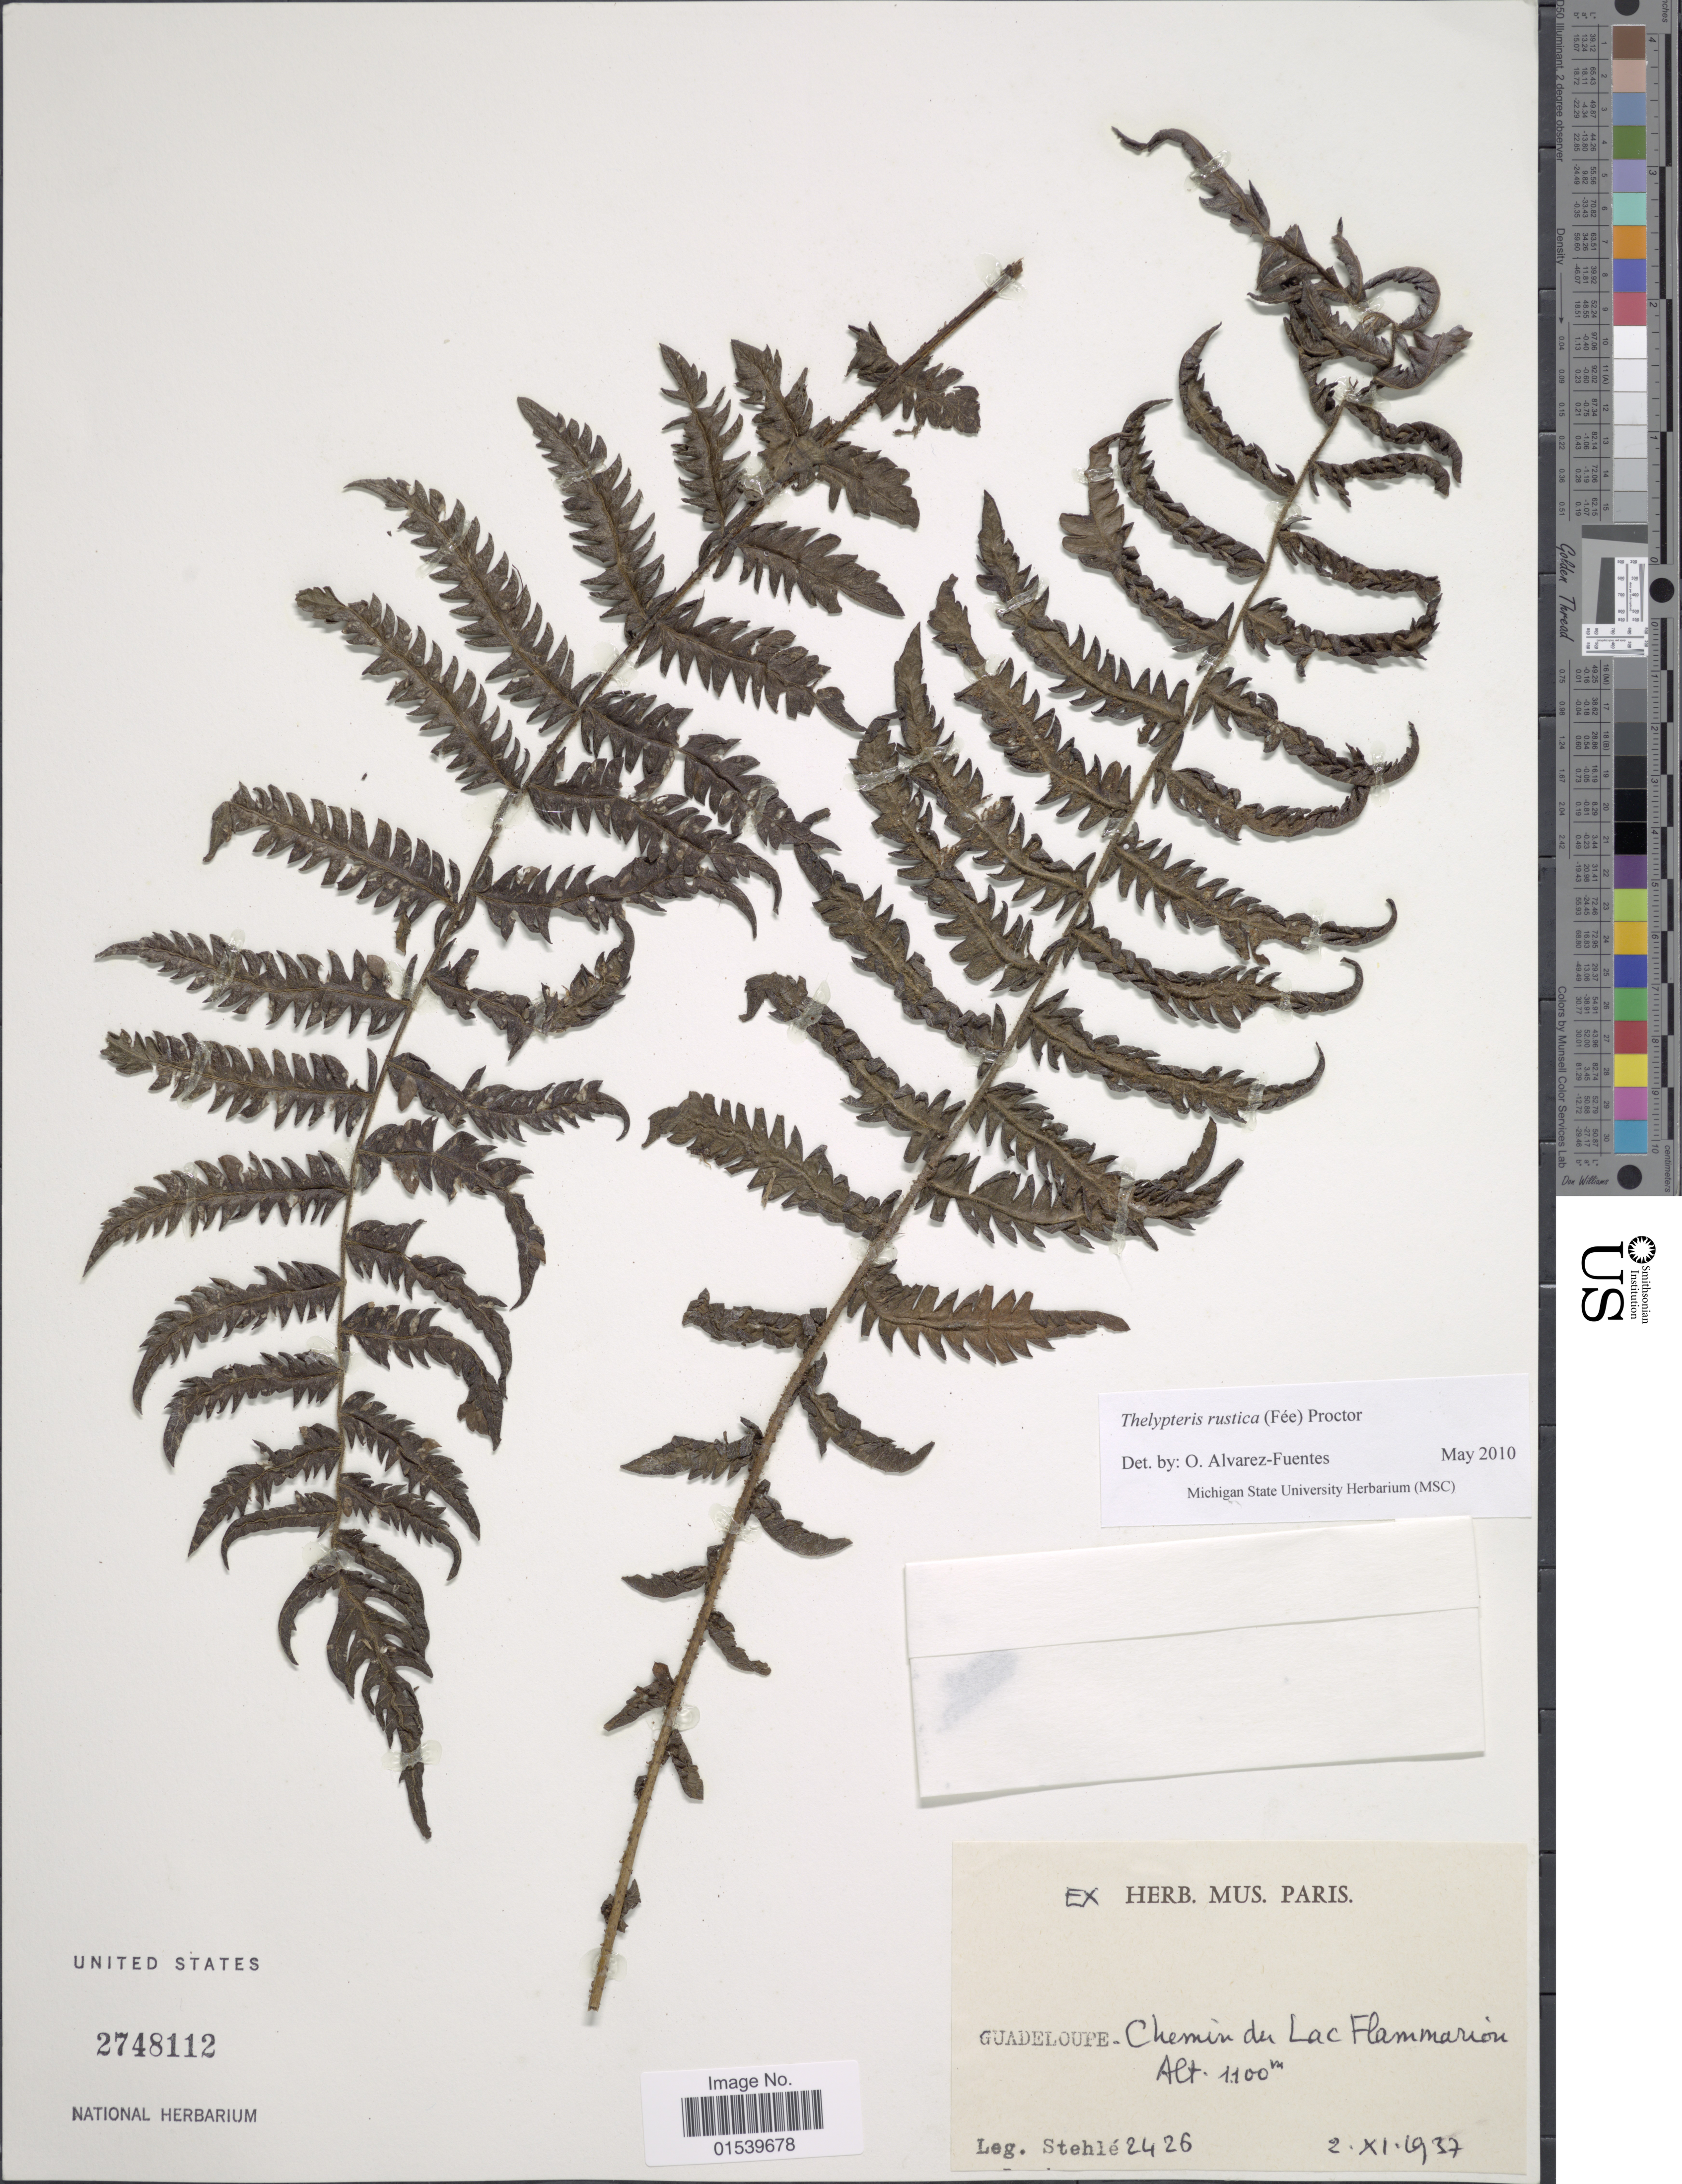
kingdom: Plantae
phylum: Tracheophyta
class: Polypodiopsida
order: Polypodiales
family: Thelypteridaceae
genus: Amauropelta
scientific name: Amauropelta rustica (Fée) comb. nov., ined 2015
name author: (Fée)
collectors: -- Stehlé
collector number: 2426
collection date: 1937-11-02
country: Guadeloupe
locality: Chemin du lac Flammarion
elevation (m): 1100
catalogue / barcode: US 2748112